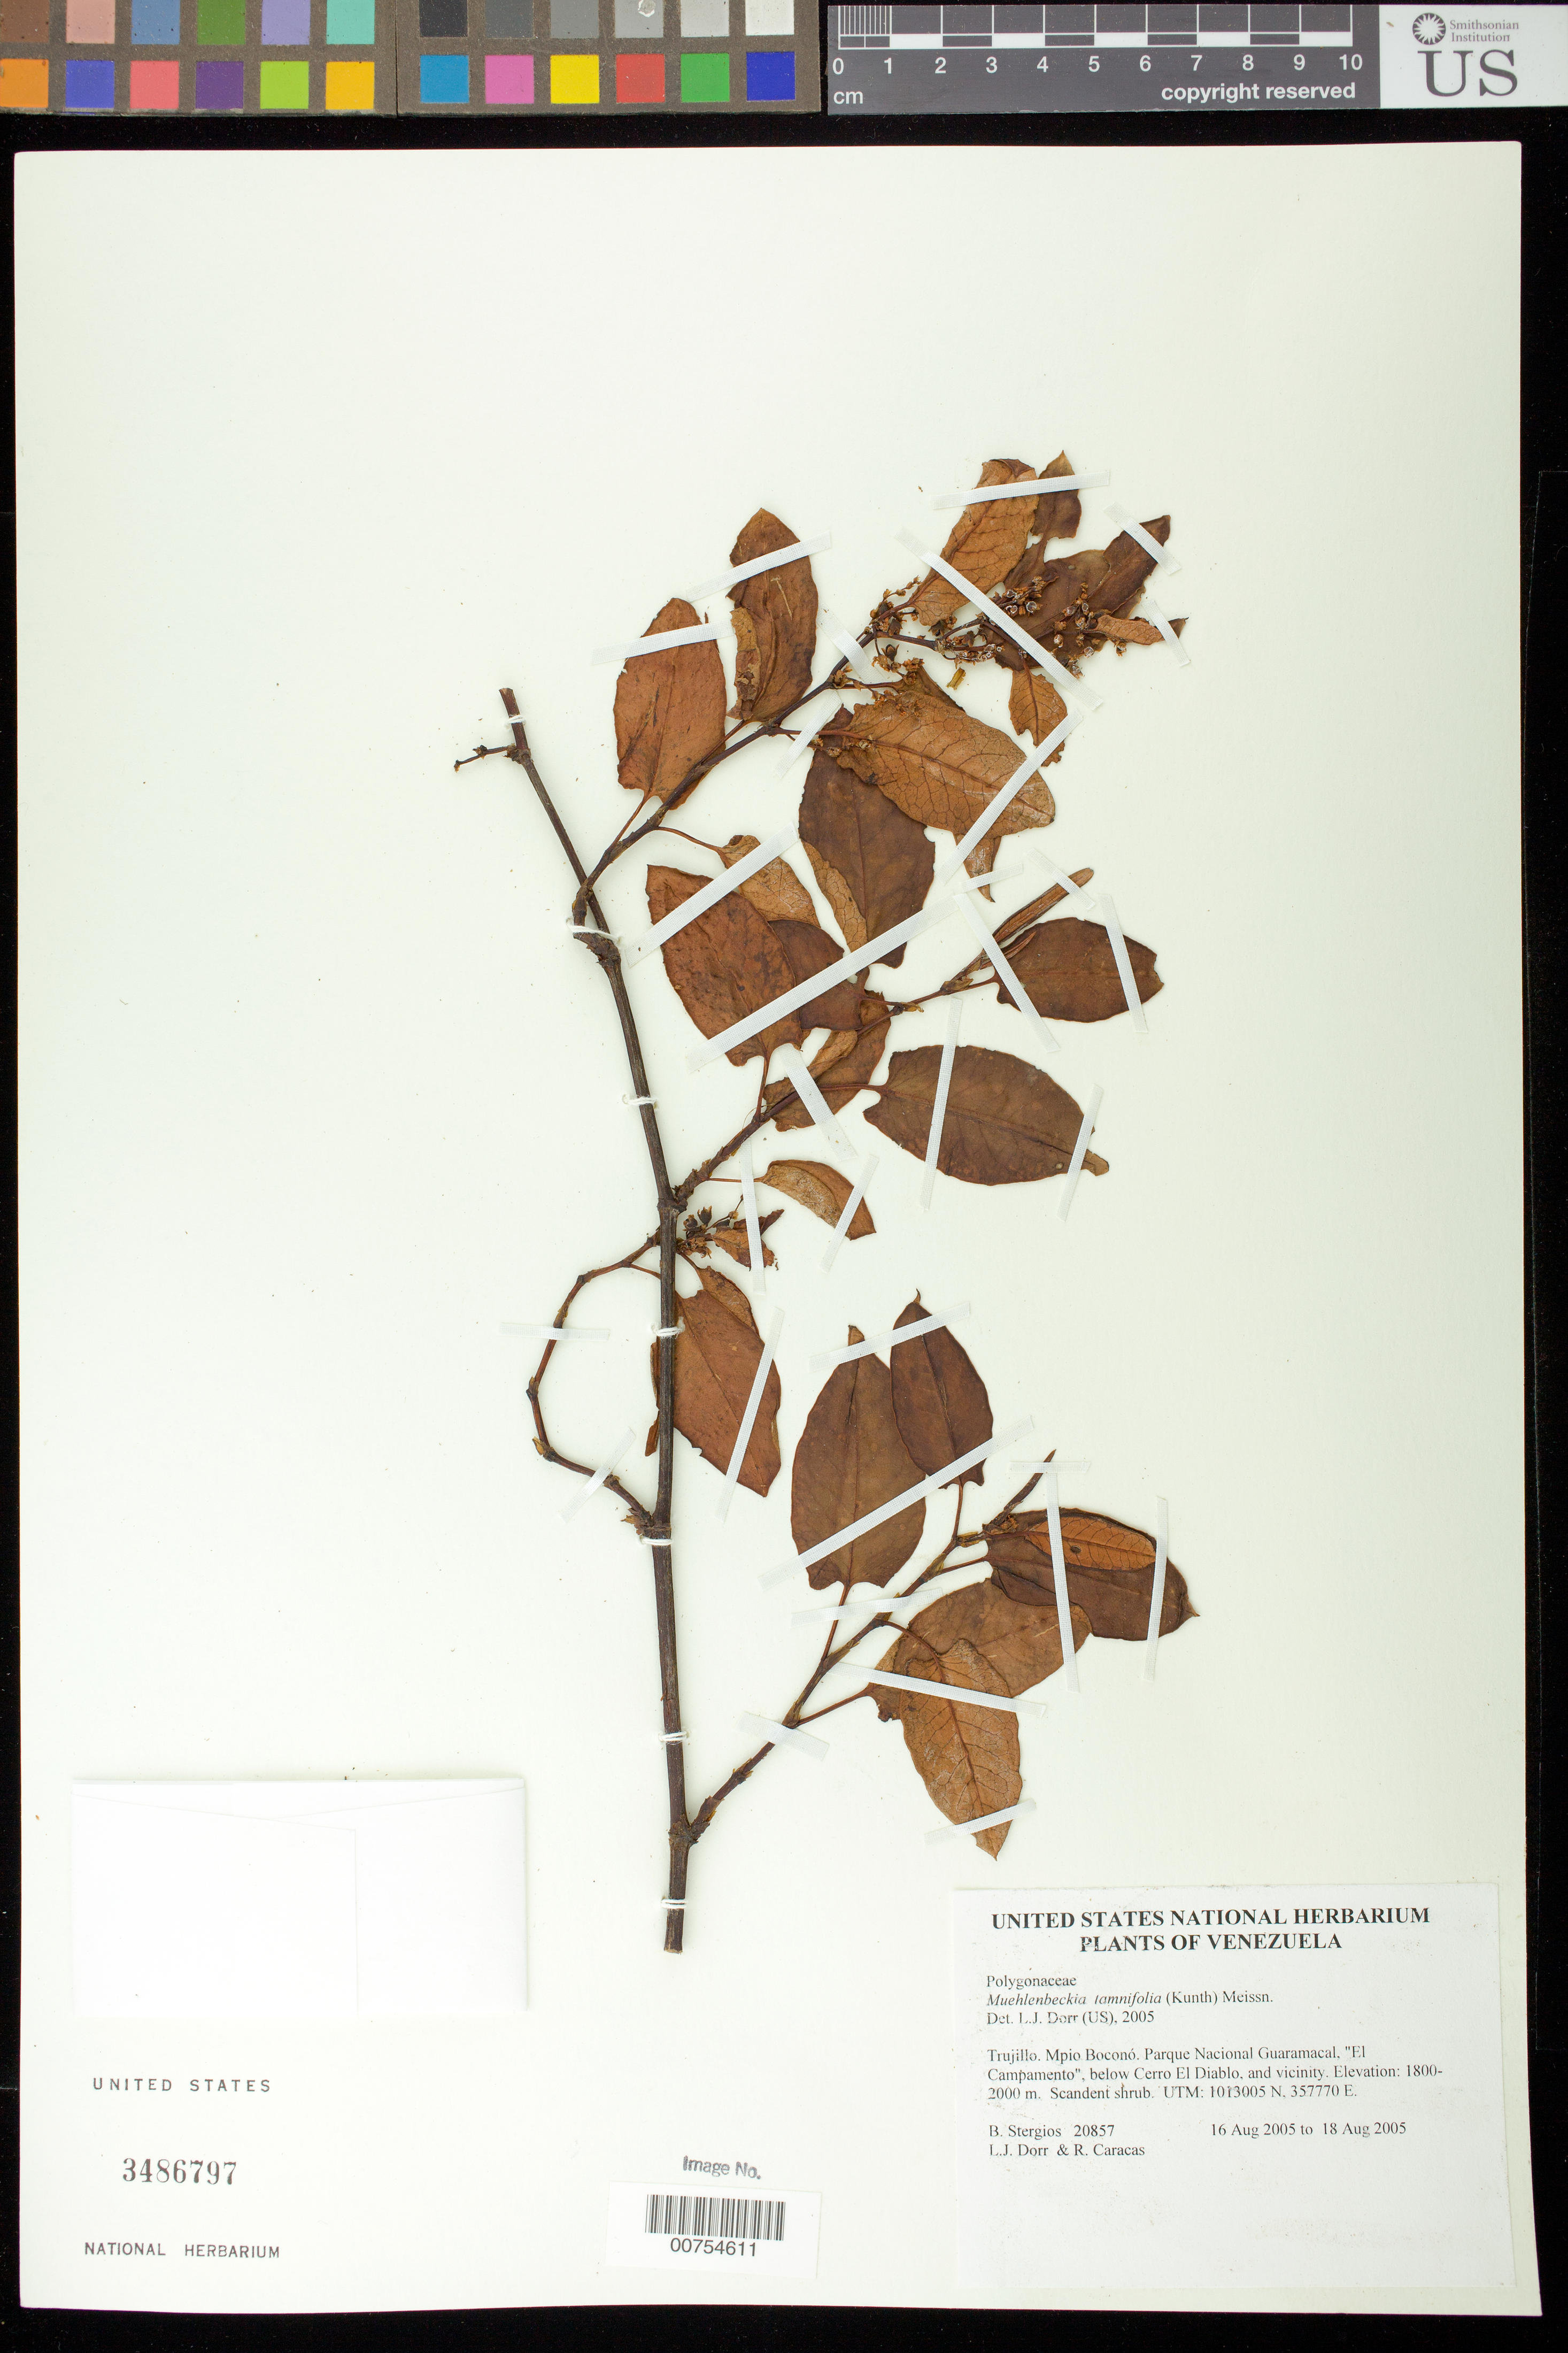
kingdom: Plantae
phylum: Tracheophyta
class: Magnoliopsida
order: Caryophyllales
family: Polygonaceae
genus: Muehlenbeckia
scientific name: Muehlenbeckia tamnifolia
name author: (Kunth) Meisn.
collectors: B. G. Stergios, L. J. Dorr & R. Caracas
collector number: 20857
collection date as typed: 16 Aug 2005 to 18 Aug 2005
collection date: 2005-08-16/2005-08-18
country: Venezuela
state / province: Trujillo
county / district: Boconó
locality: Parque Nacional Guaramacal, "El Campamento", below Cerro El Diablo, and vicinity.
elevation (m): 1800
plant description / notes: PORT, US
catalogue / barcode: US 3486797